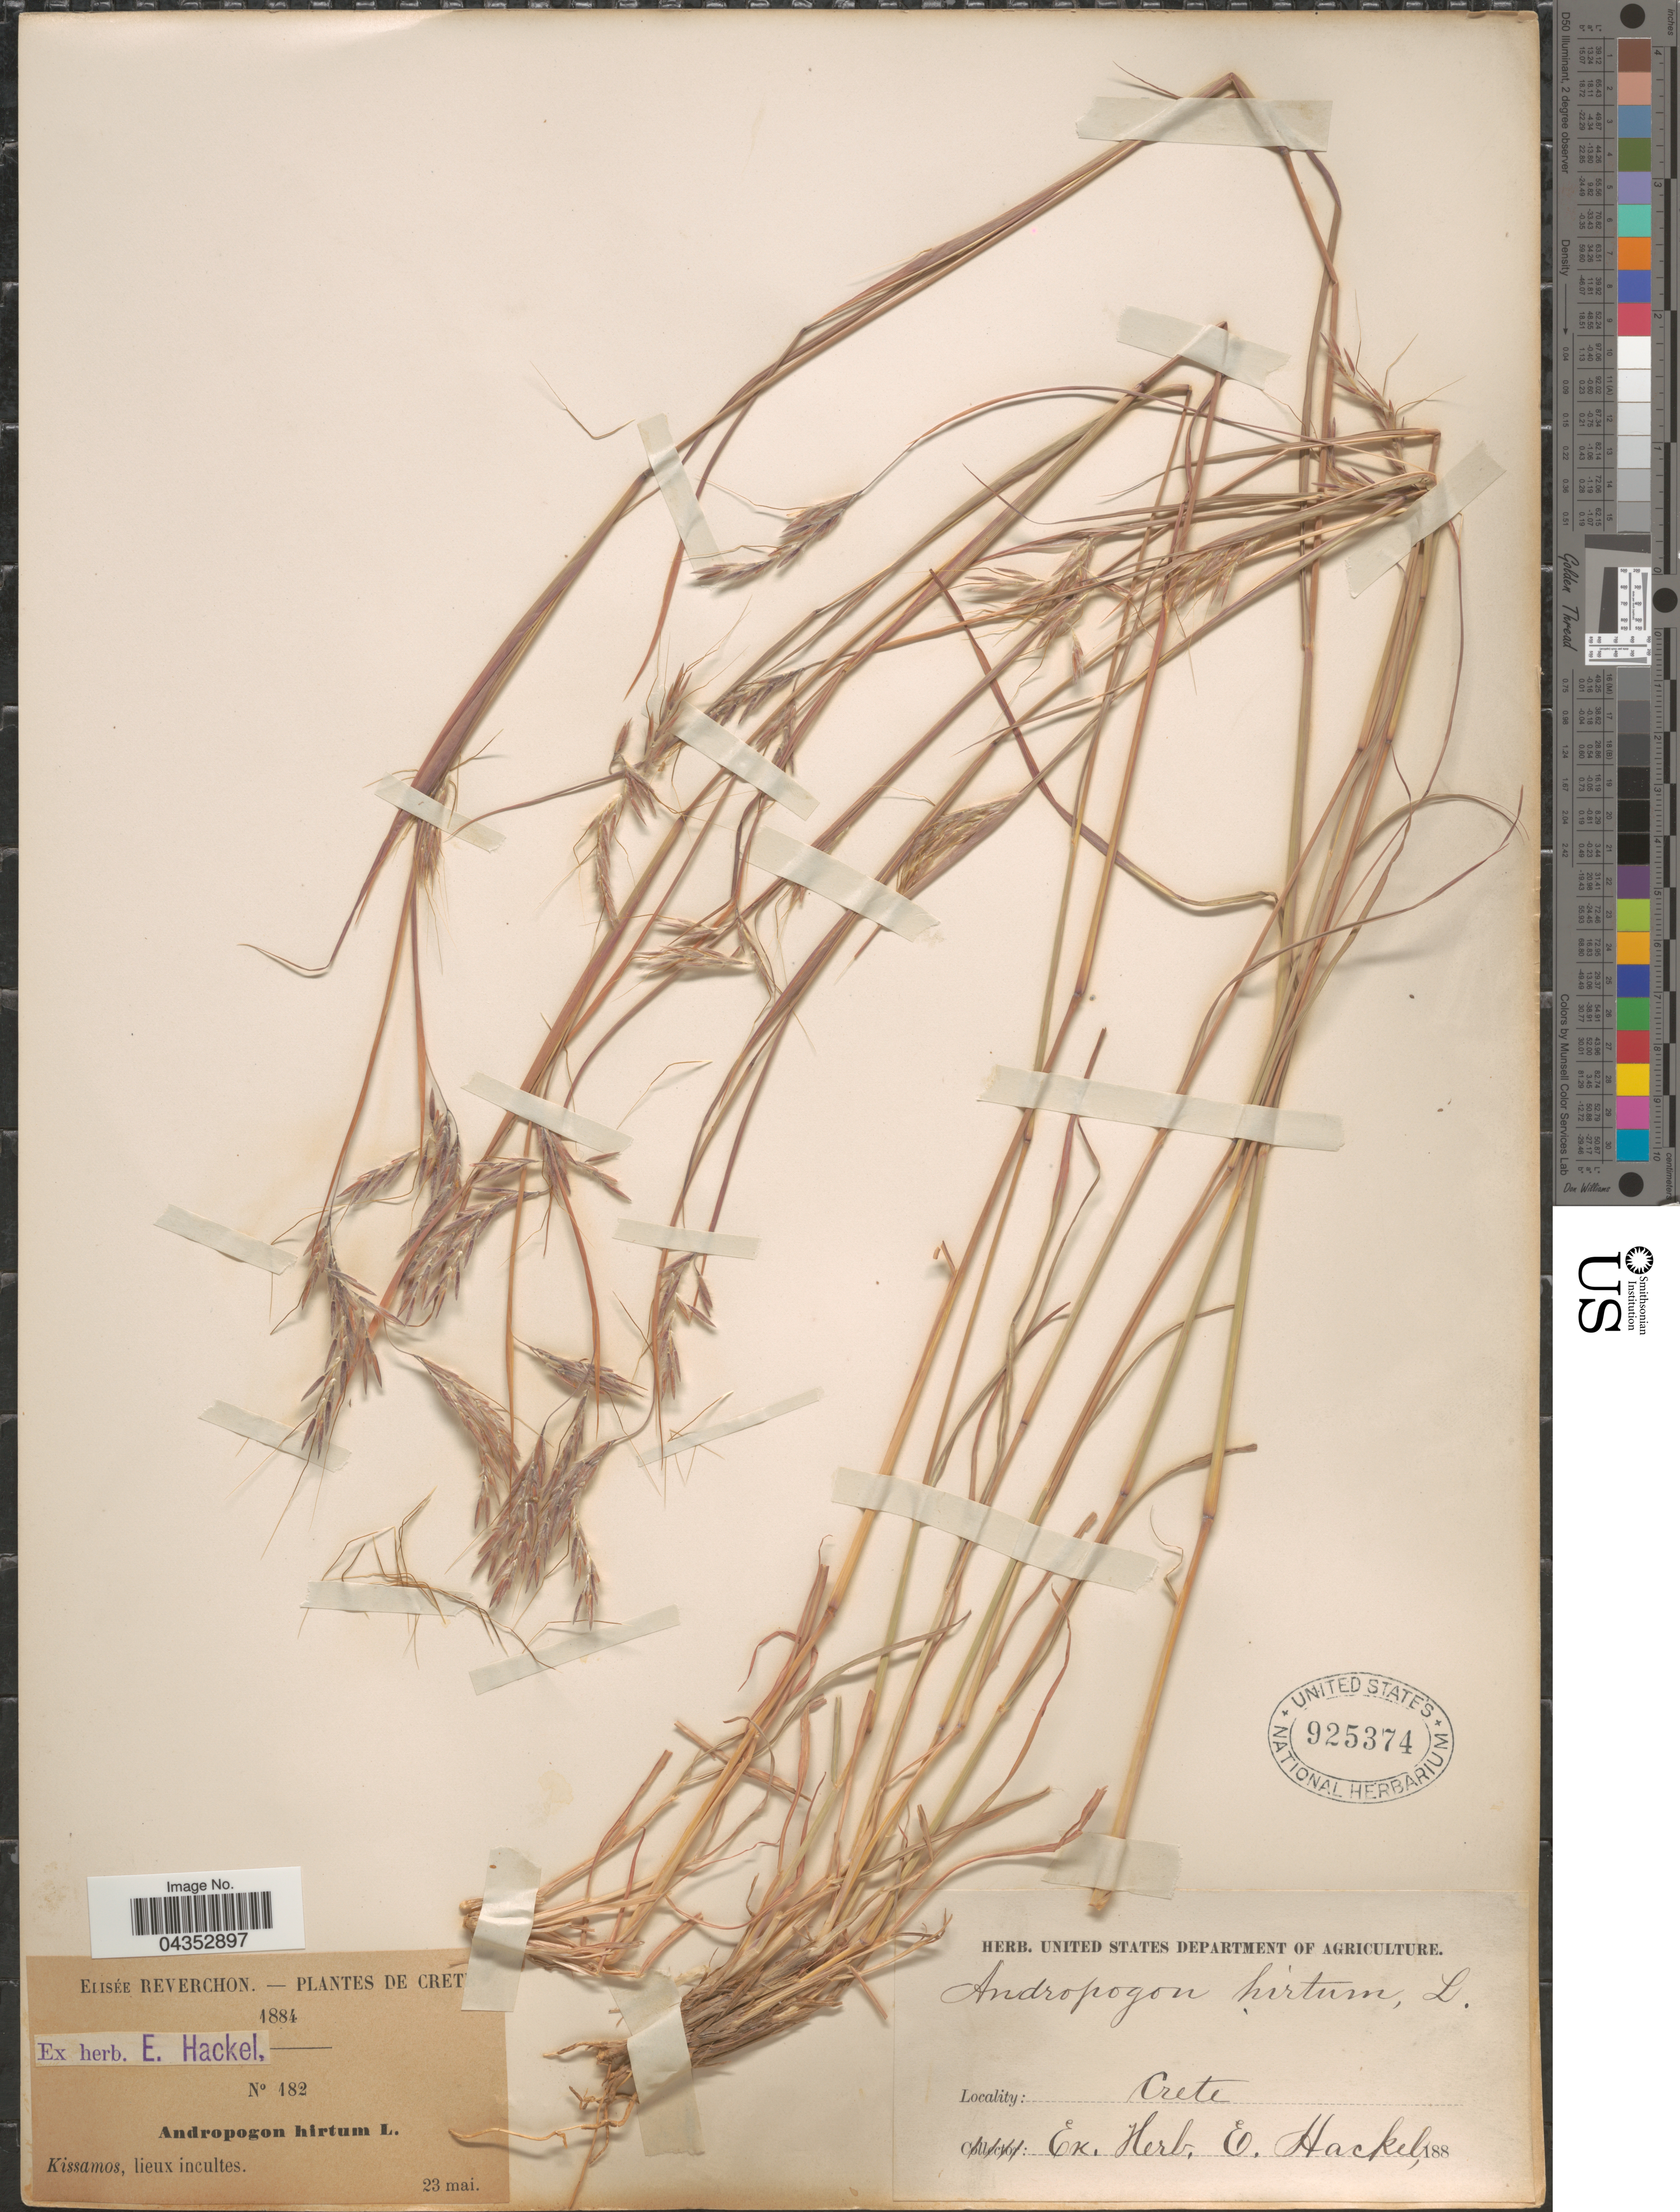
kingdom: Plantae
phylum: Tracheophyta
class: Liliopsida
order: Poales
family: Poaceae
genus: Hyparrhenia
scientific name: Hyparrhenia hirta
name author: (L.) Stapf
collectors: E. Reverchon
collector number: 182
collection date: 1884-05-23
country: Greece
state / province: Crete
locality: Kissamos, lieux incultes.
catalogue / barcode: US 925374